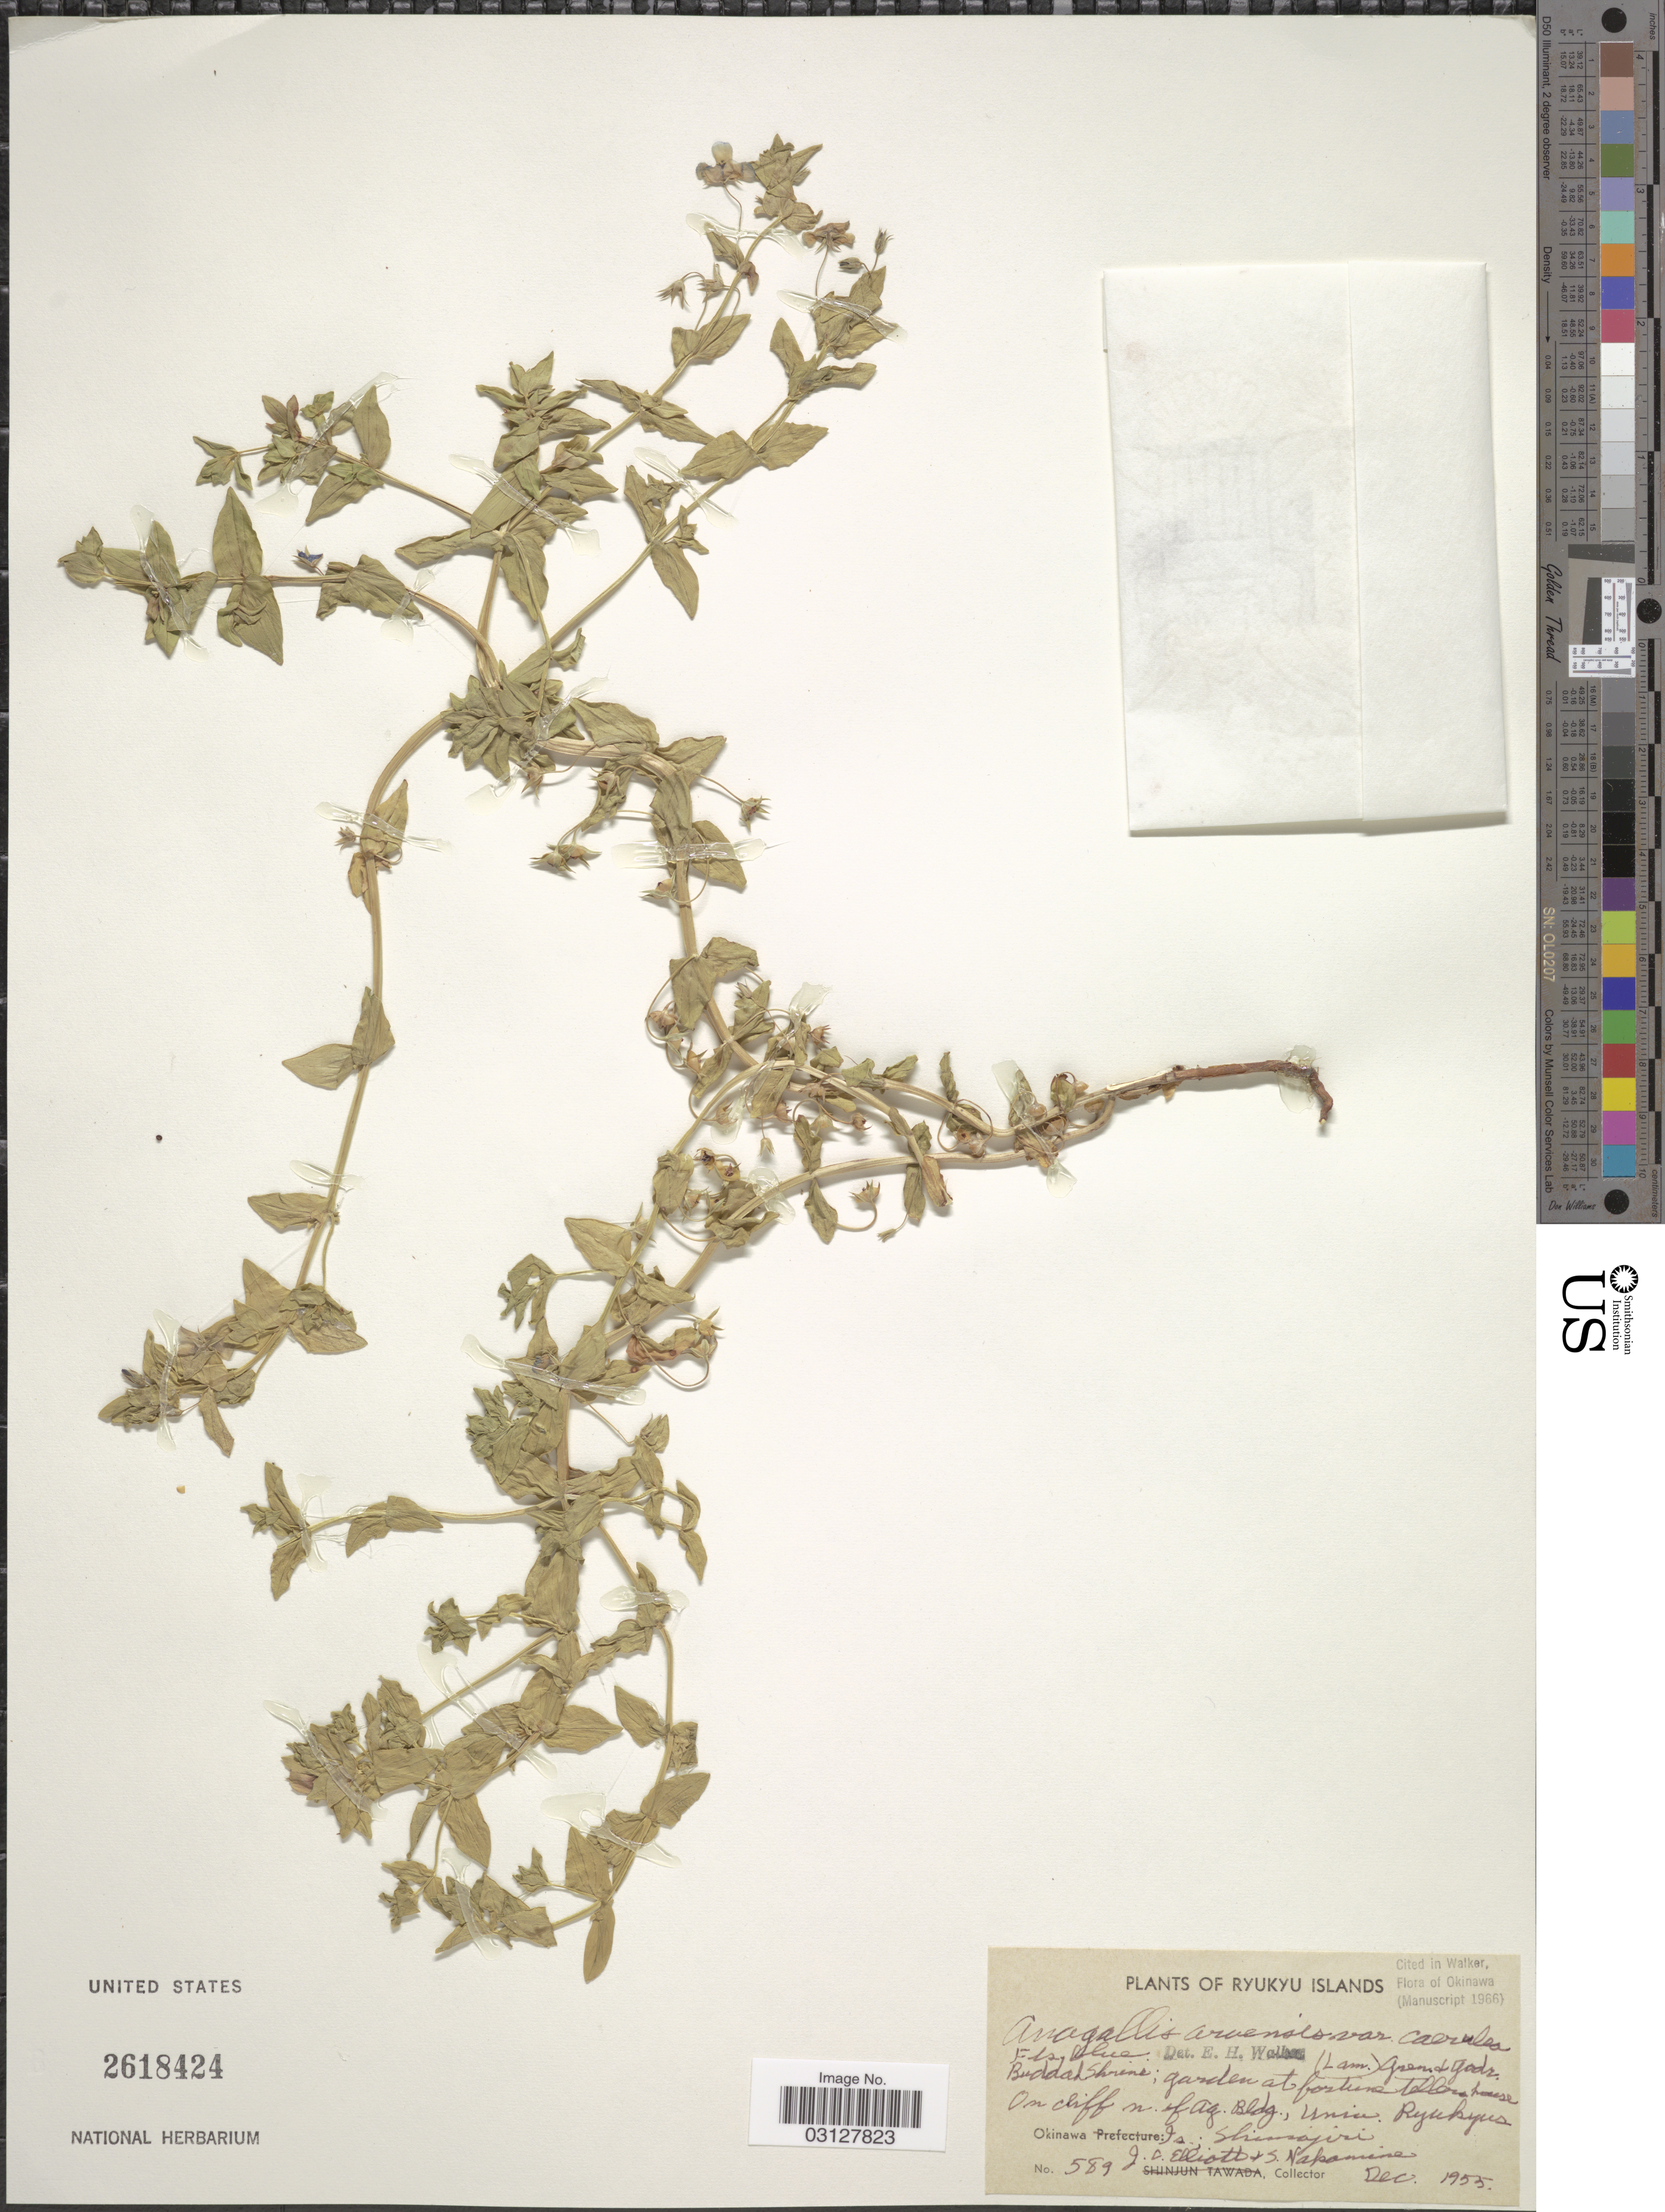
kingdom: Plantae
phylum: Tracheophyta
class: Magnoliopsida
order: Ericales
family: Primulaceae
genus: Anagallis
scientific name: Anagallis arvensis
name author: L.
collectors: J. C. Elliott & S. Nakamine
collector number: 589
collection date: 1955-12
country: Japan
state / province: Okinawa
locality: Buddahshrine; garden at fortune teller house. On cliff n. of Ag. Bldg., Univ. Ryukyus. Okinawa Is.; Shimajiri.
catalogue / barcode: US 2618424